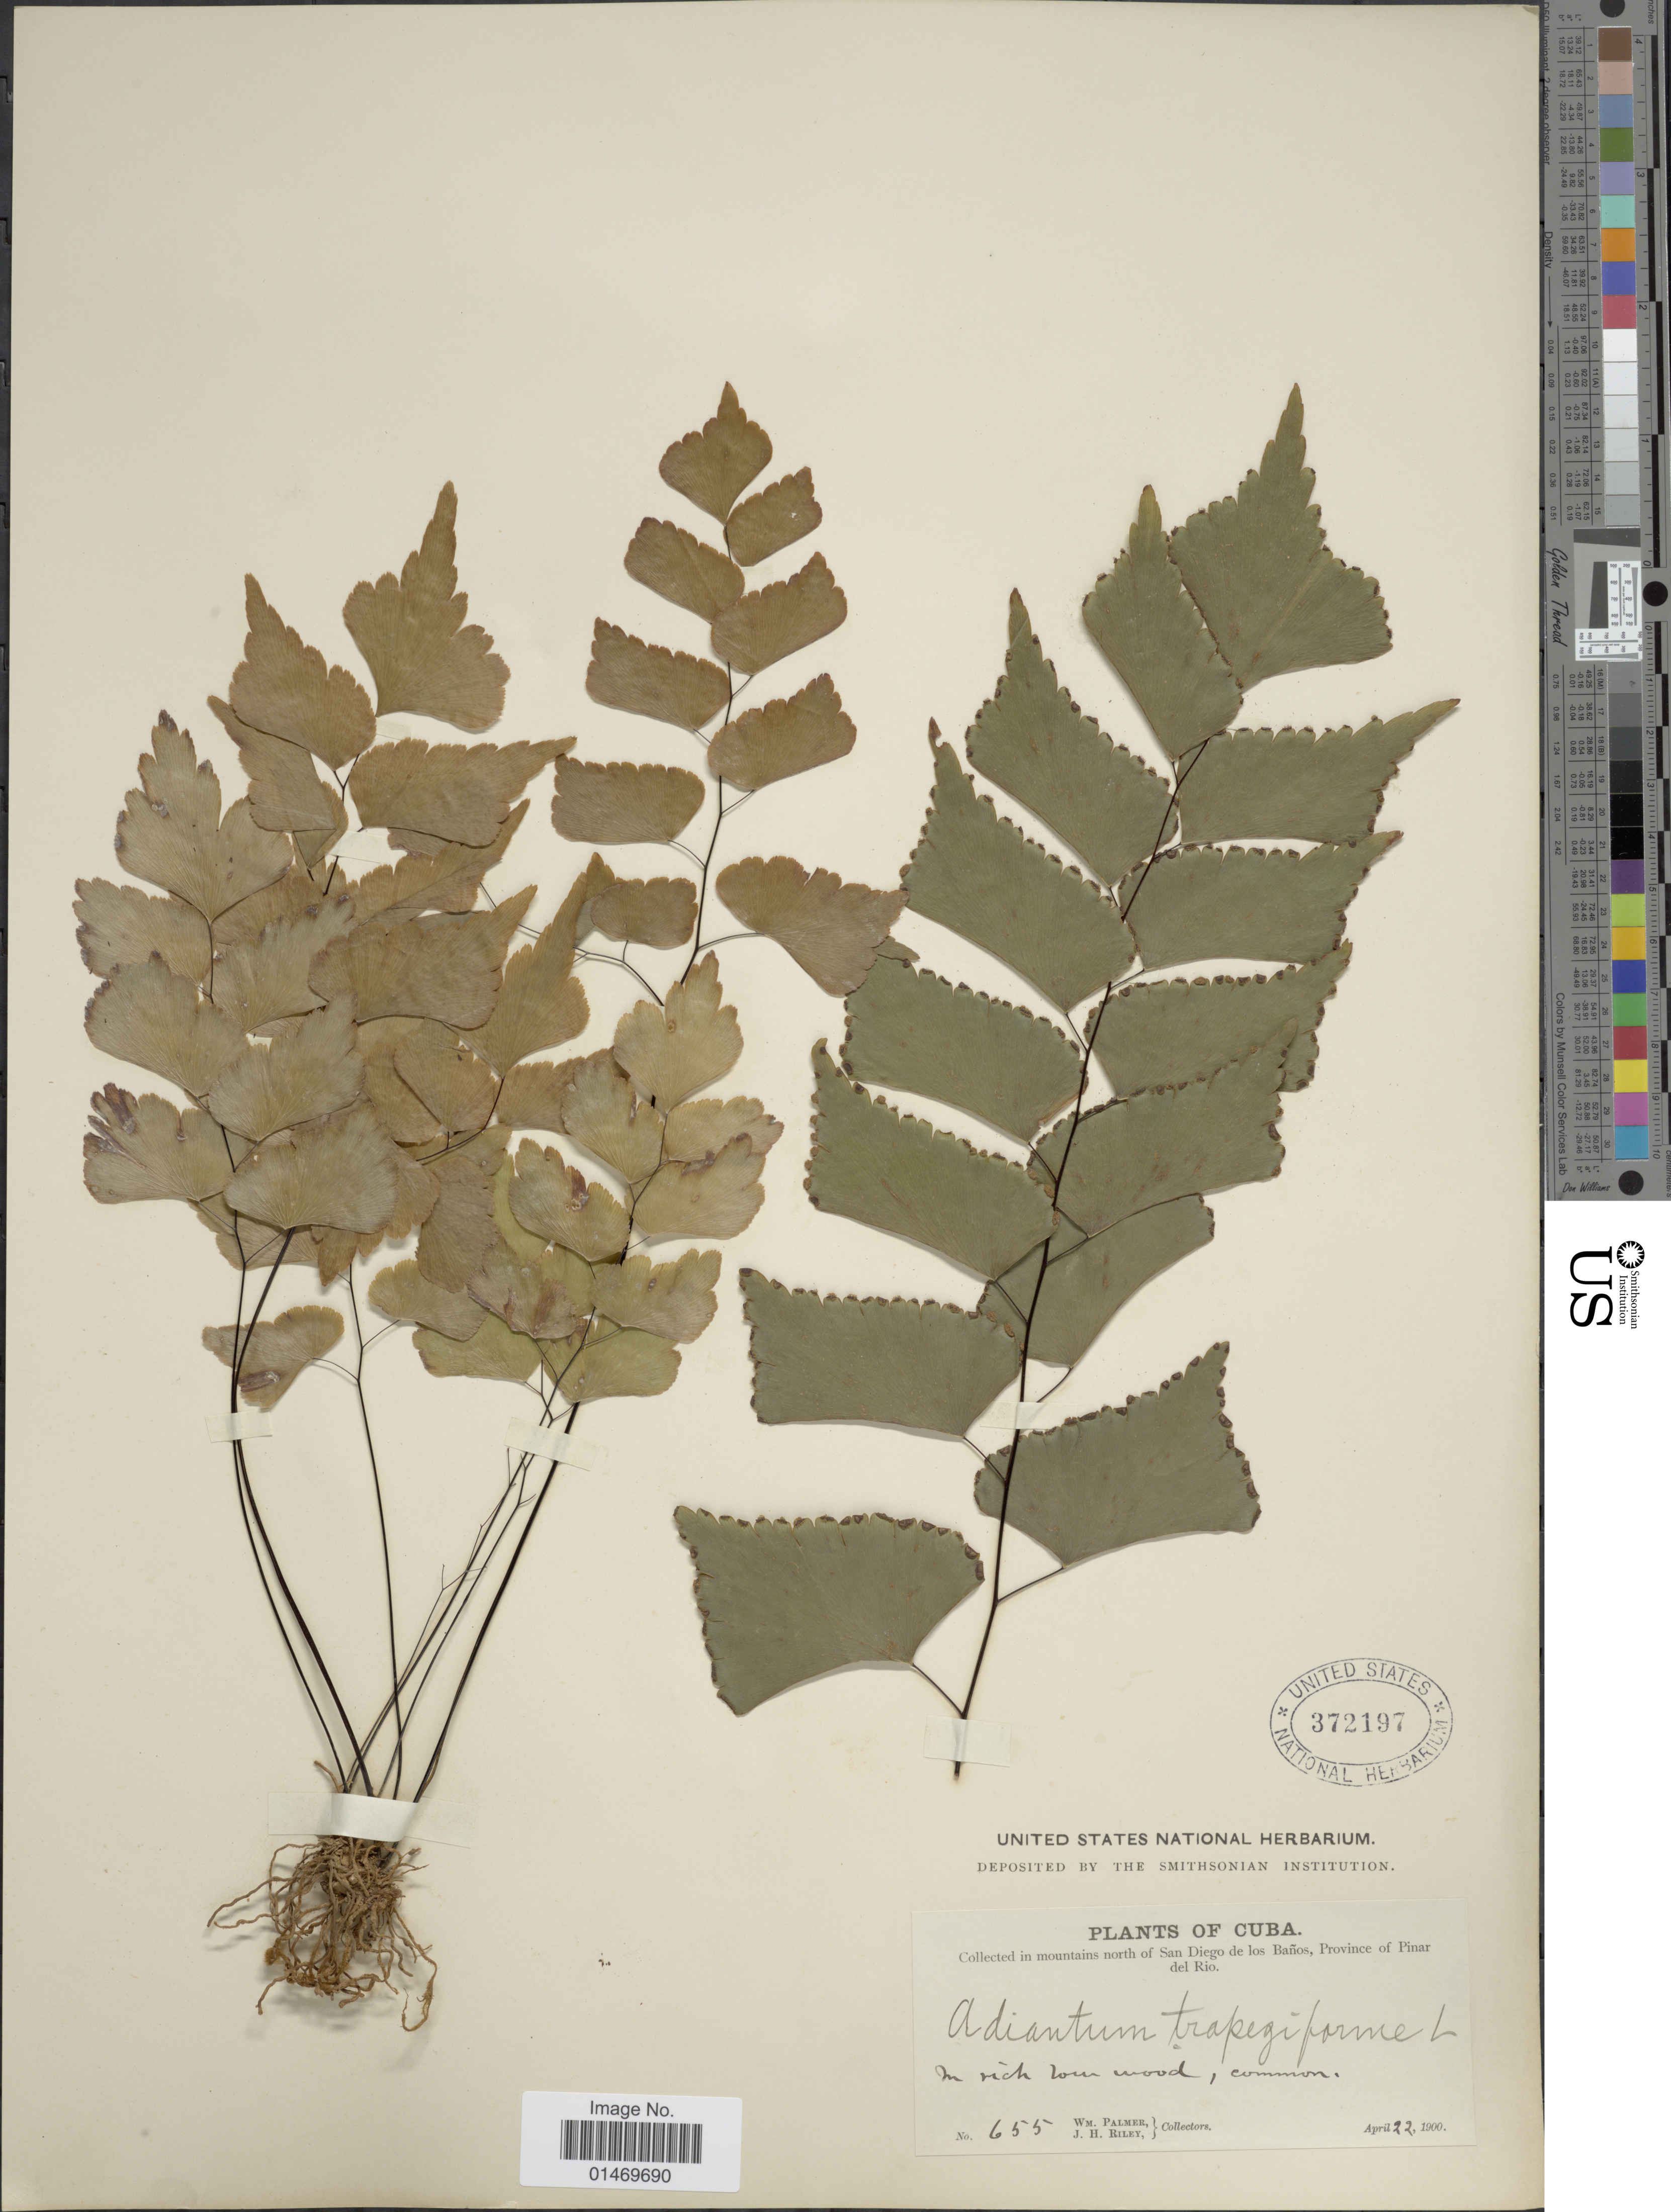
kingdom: Plantae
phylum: Tracheophyta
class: Polypodiopsida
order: Polypodiales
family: Pteridaceae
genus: Adiantum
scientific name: Adiantum trapeziforme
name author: L.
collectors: W. Palmer & J. H. Riley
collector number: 655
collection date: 1900-04-22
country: Cuba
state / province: Pinar del Río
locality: Cuba, mountains north of San Diego de los Banos.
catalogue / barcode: US 372197